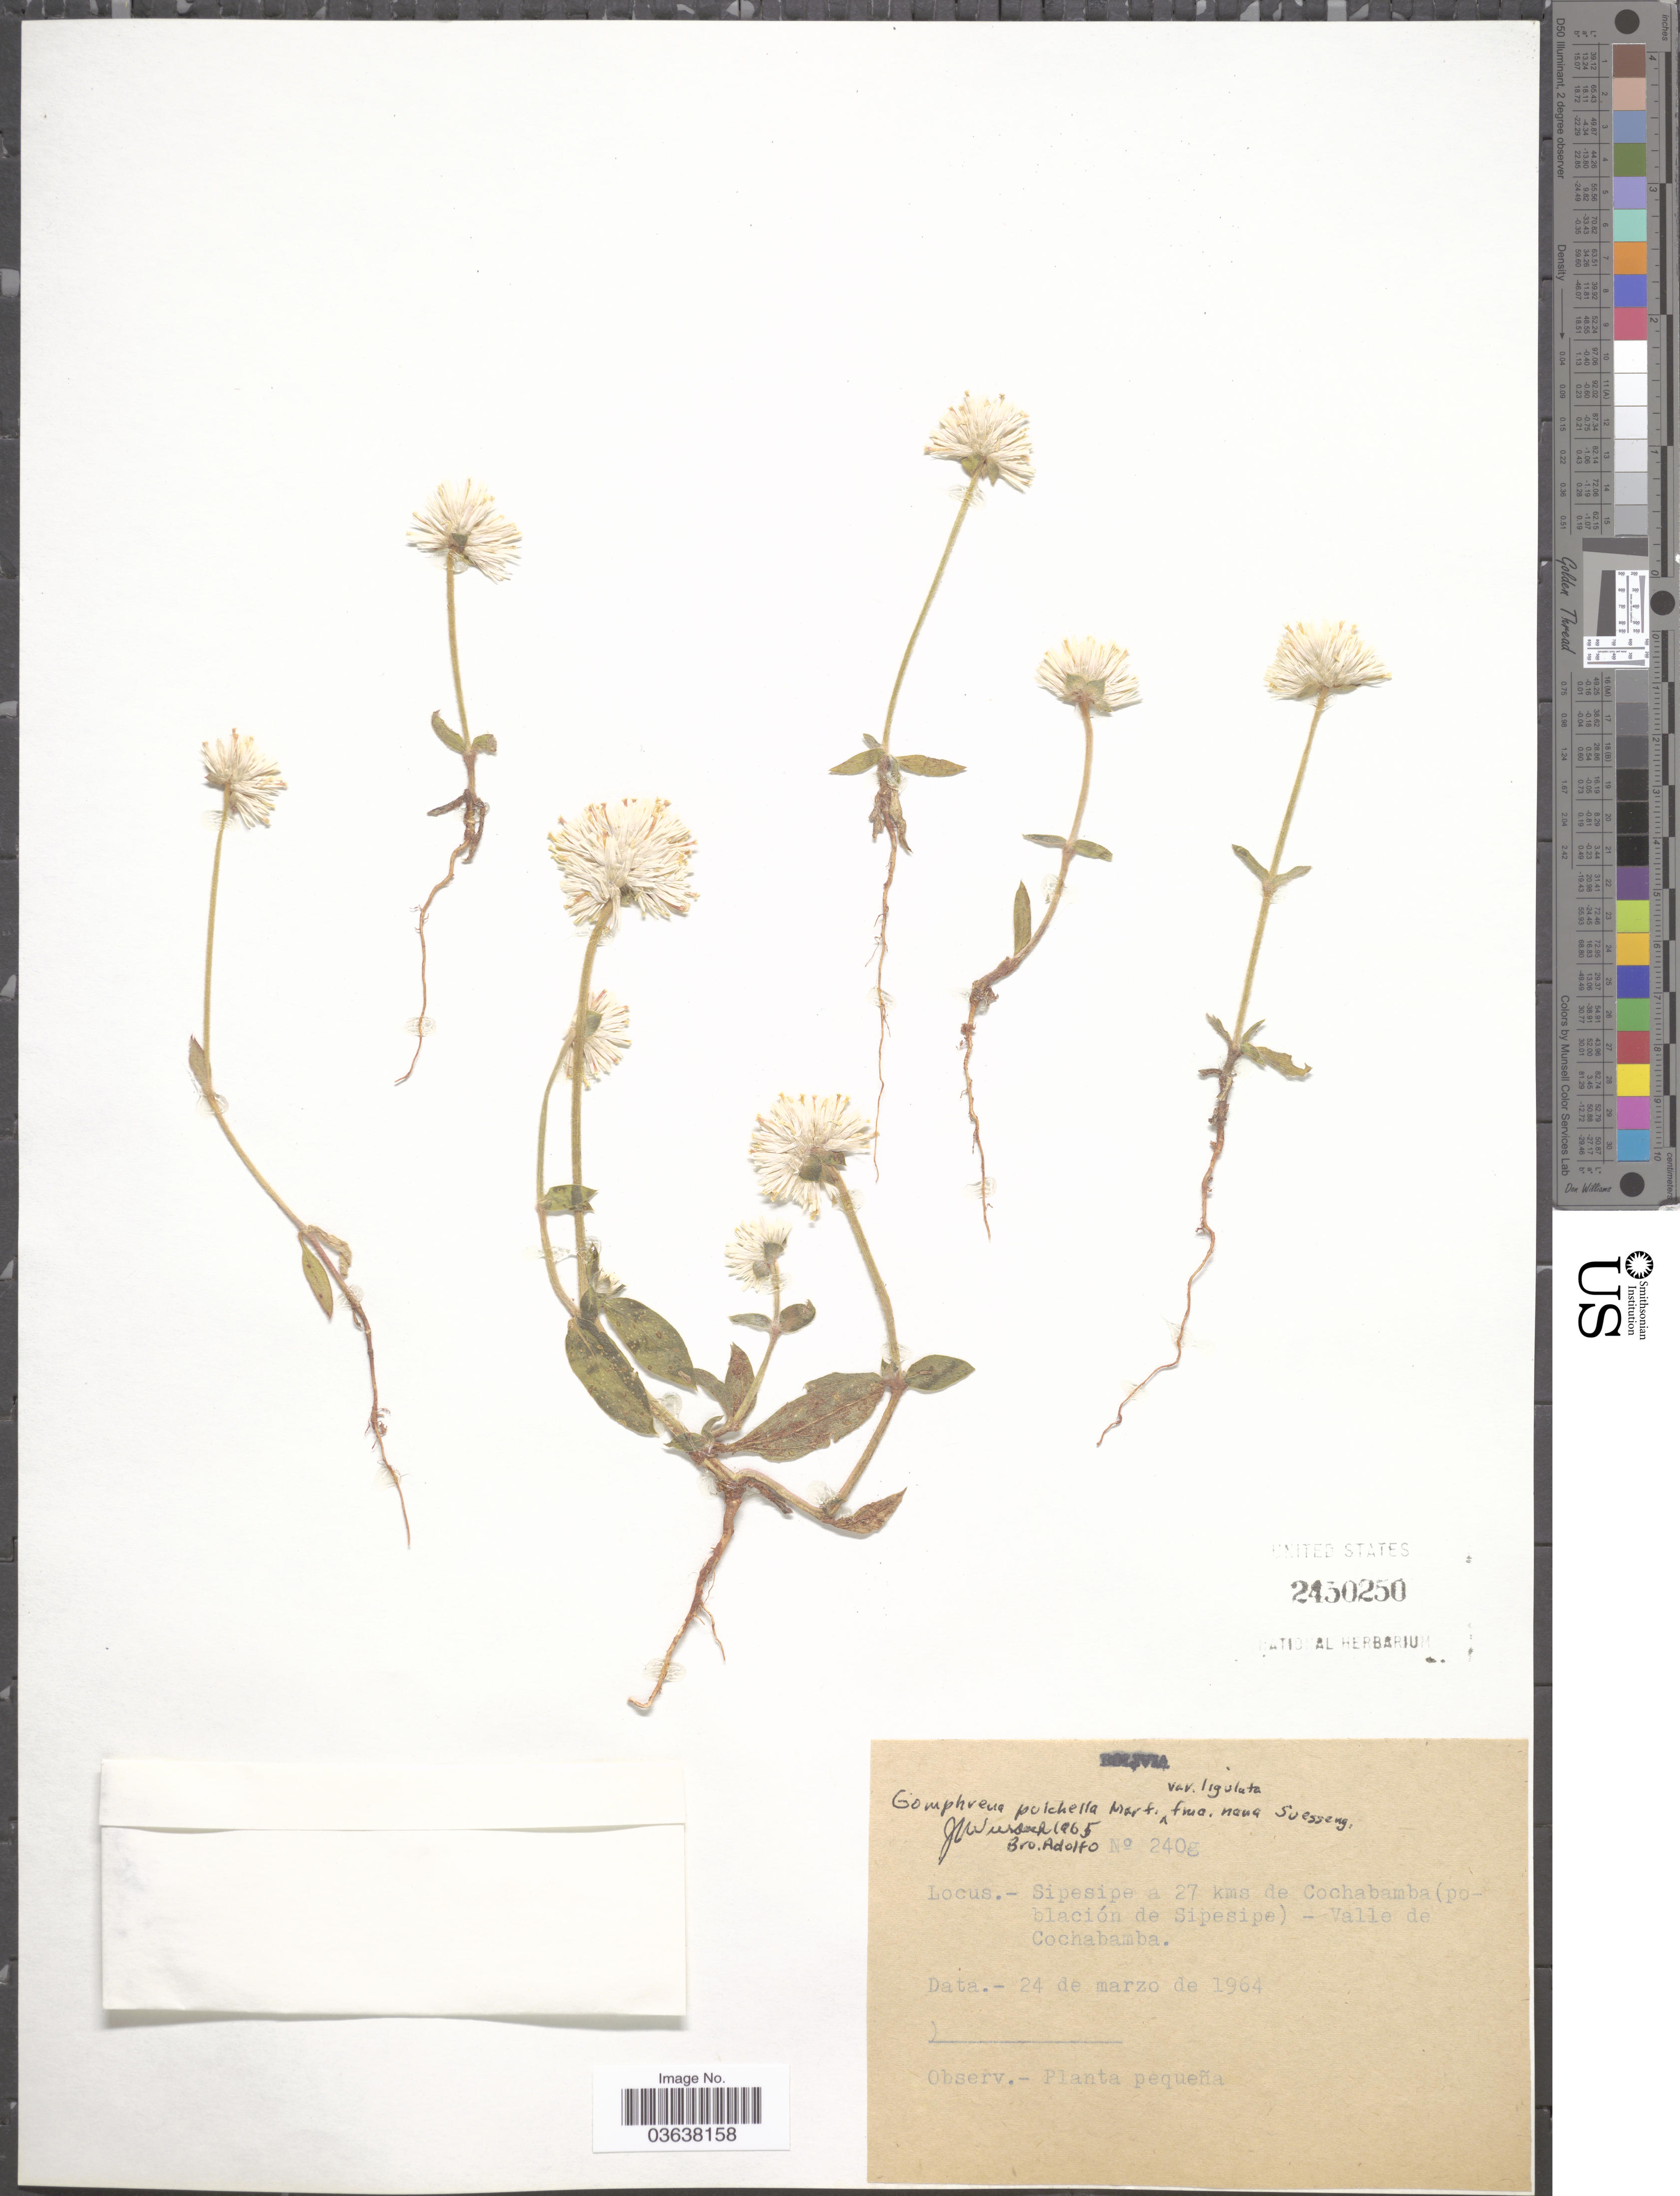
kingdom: Plantae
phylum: Tracheophyta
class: Magnoliopsida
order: Caryophyllales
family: Amaranthaceae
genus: Gomphrena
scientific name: Gomphrena pulchella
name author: Mart.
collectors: Bro. Adolfo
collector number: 240g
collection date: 1964-03-24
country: Bolivia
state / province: Cochabamba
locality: Sipesipe a 27 kms de Cochabamba (población de Sipesipe) - Valle de Cochabamba.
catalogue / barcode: US 2450250